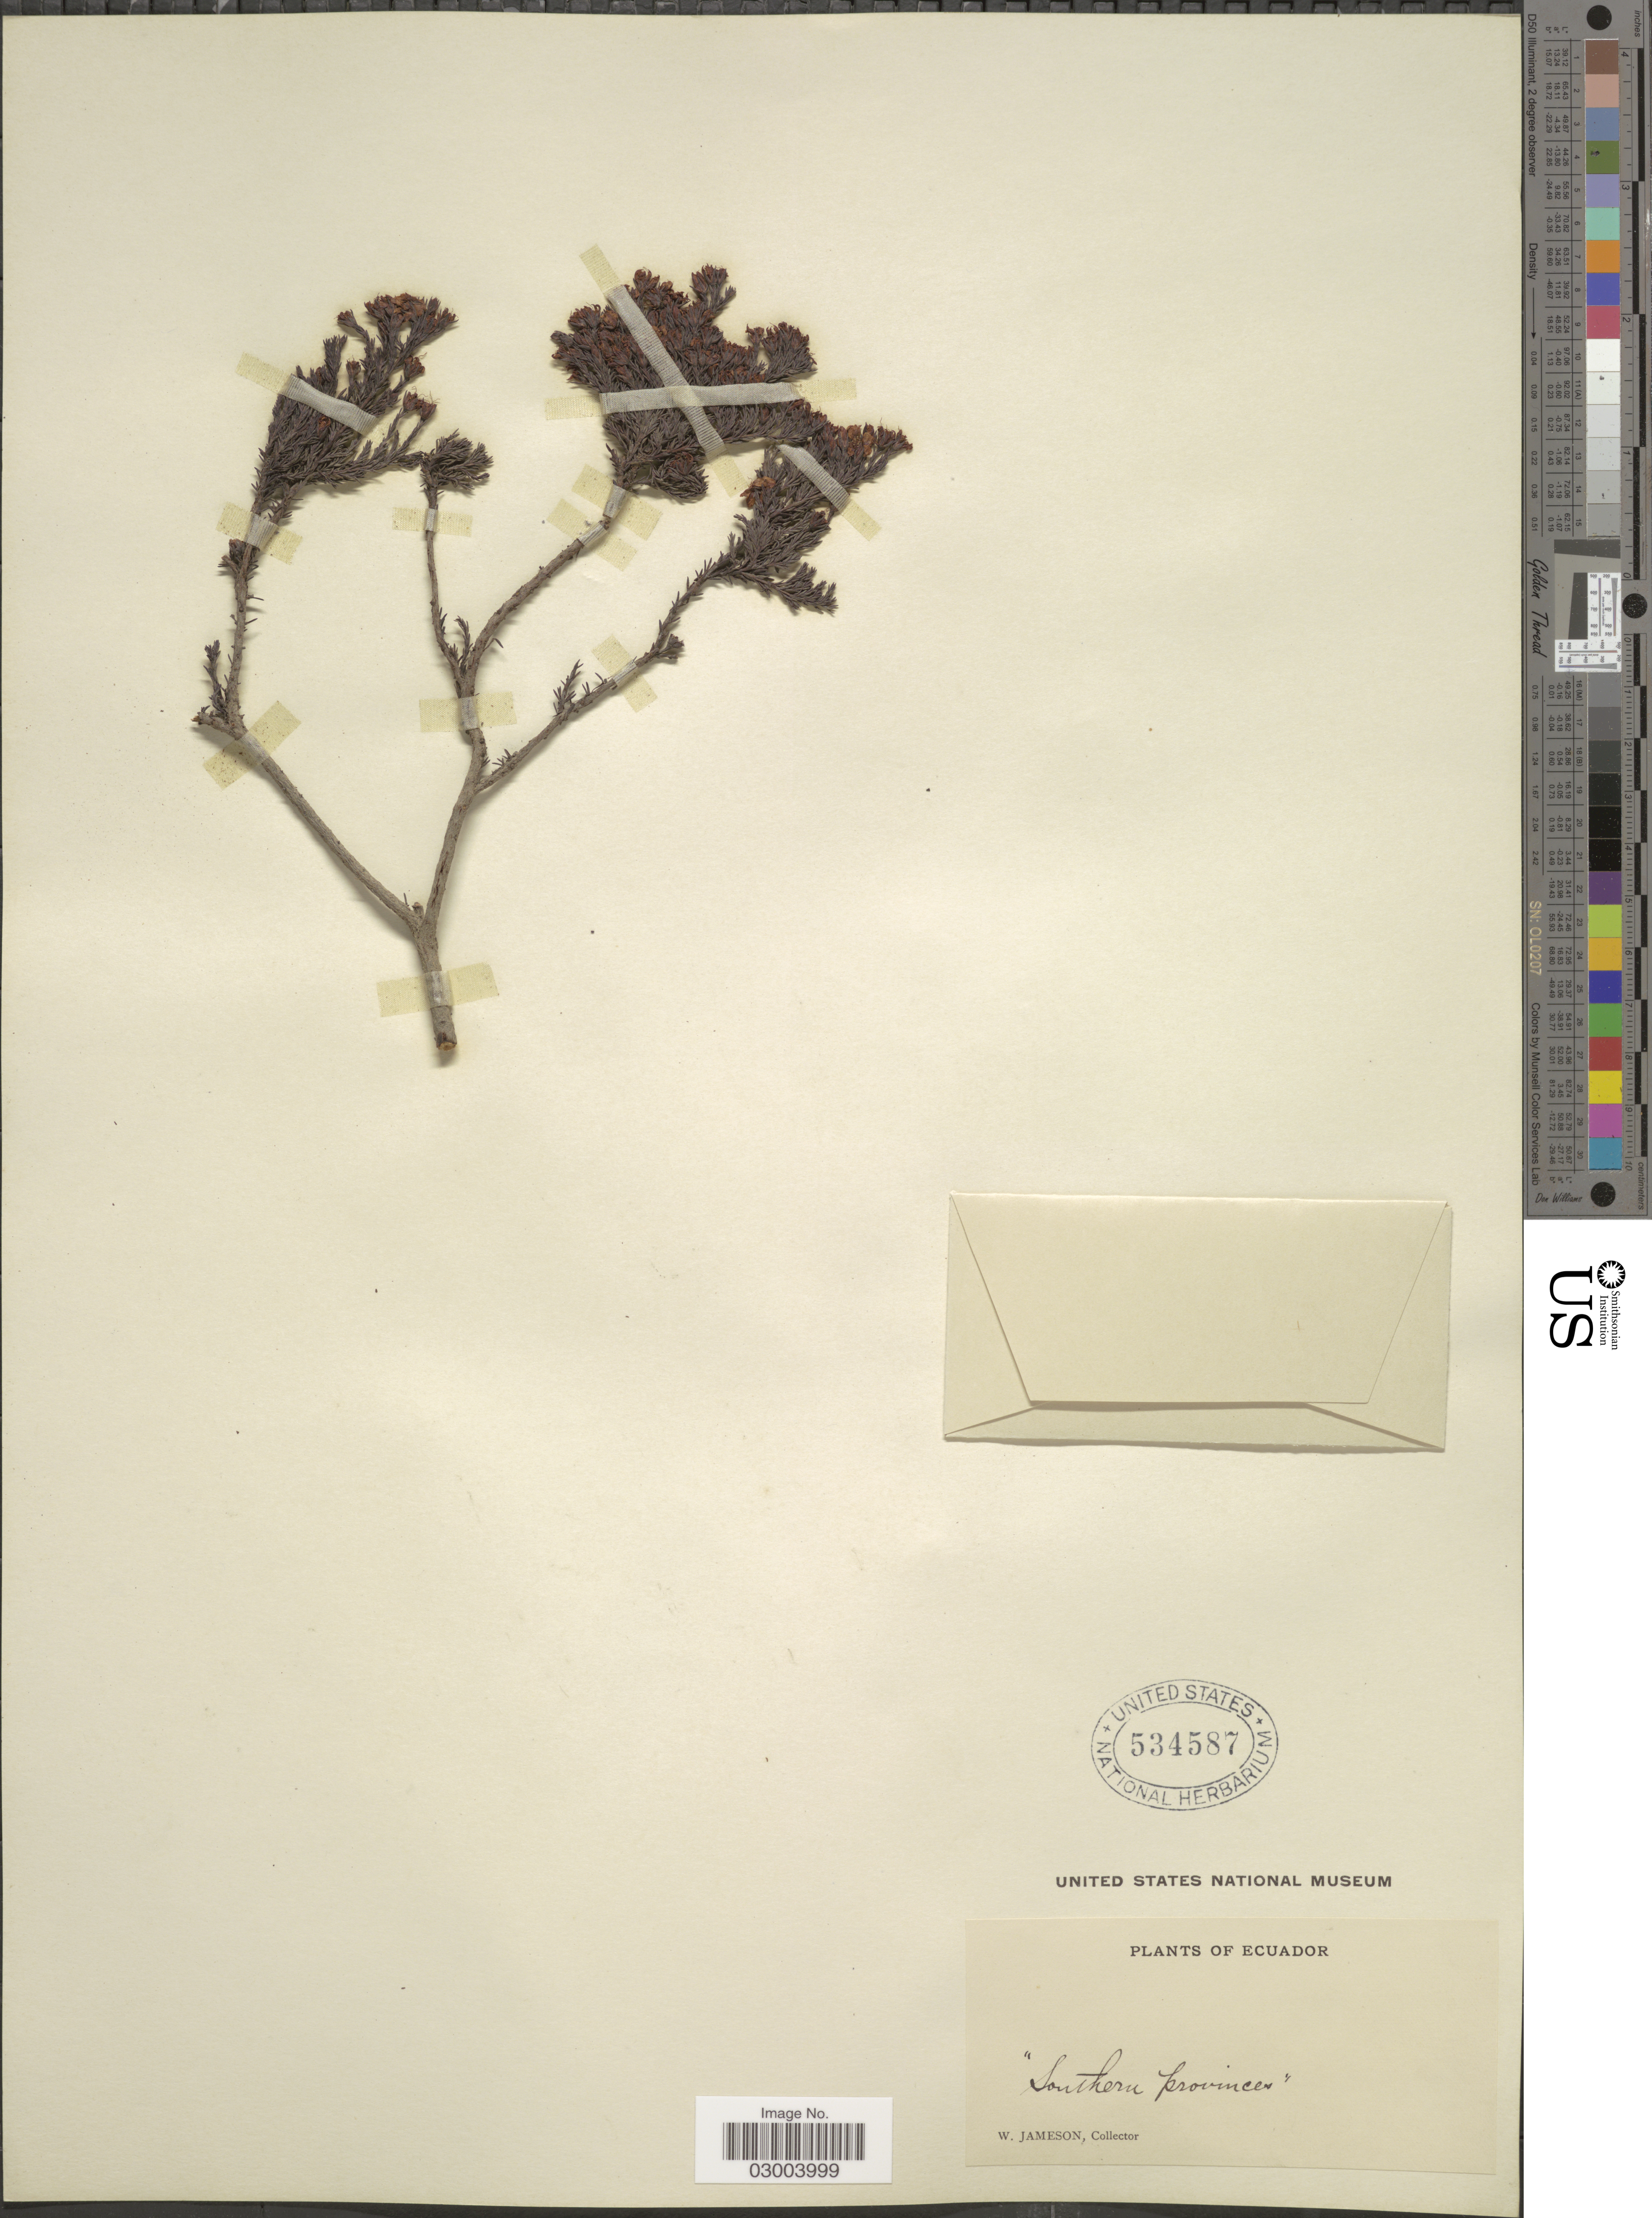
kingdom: Plantae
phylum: Tracheophyta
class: Magnoliopsida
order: Malpighiales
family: Hypericaceae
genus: Hypericum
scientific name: Hypericum loxense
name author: Benth.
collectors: W. Jameson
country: Ecuador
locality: Southern provinces.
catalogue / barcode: US 534587